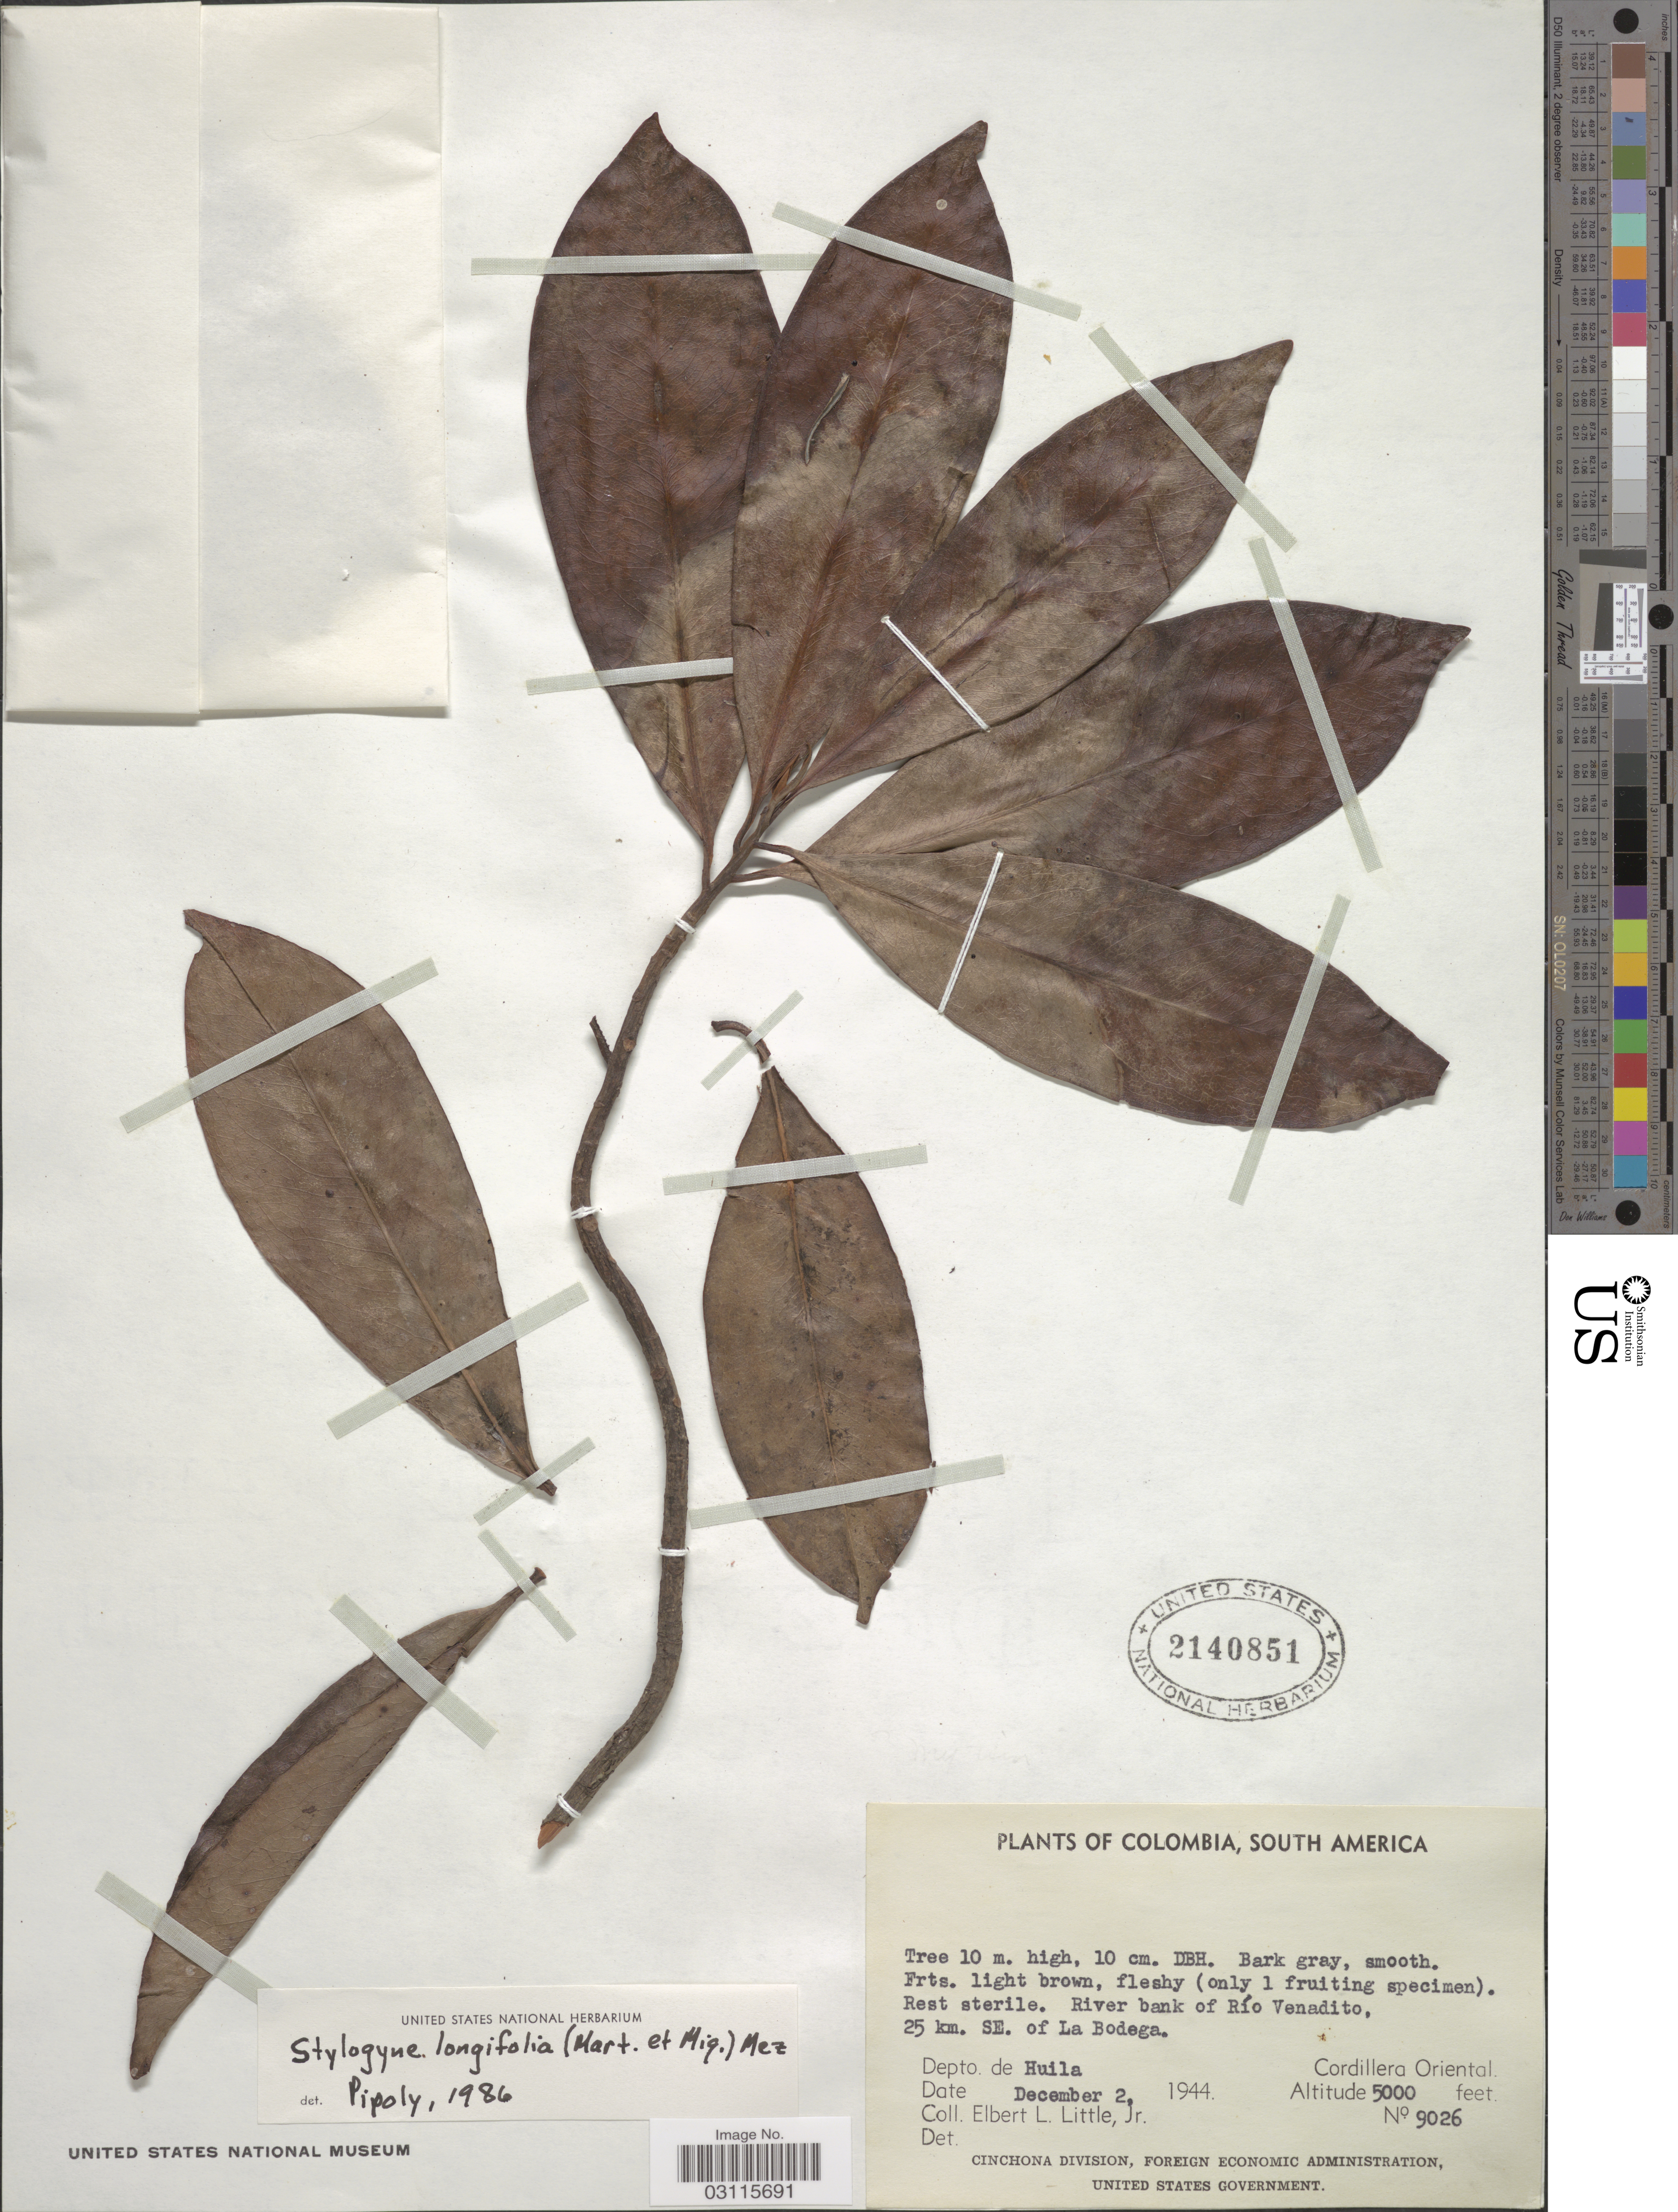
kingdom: Plantae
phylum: Tracheophyta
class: Magnoliopsida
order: Ericales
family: Primulaceae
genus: Stylogyne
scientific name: Stylogyne longifolia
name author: Mez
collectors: E. L. Little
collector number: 9026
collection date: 1944-12-02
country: Colombia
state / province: Huila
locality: South America. Rest sterile. River bank of Río Venadito, 25 km. SE. of La Bodega. Depto. de Huila. Cordillera Oriental.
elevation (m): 1524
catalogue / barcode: US 2140851